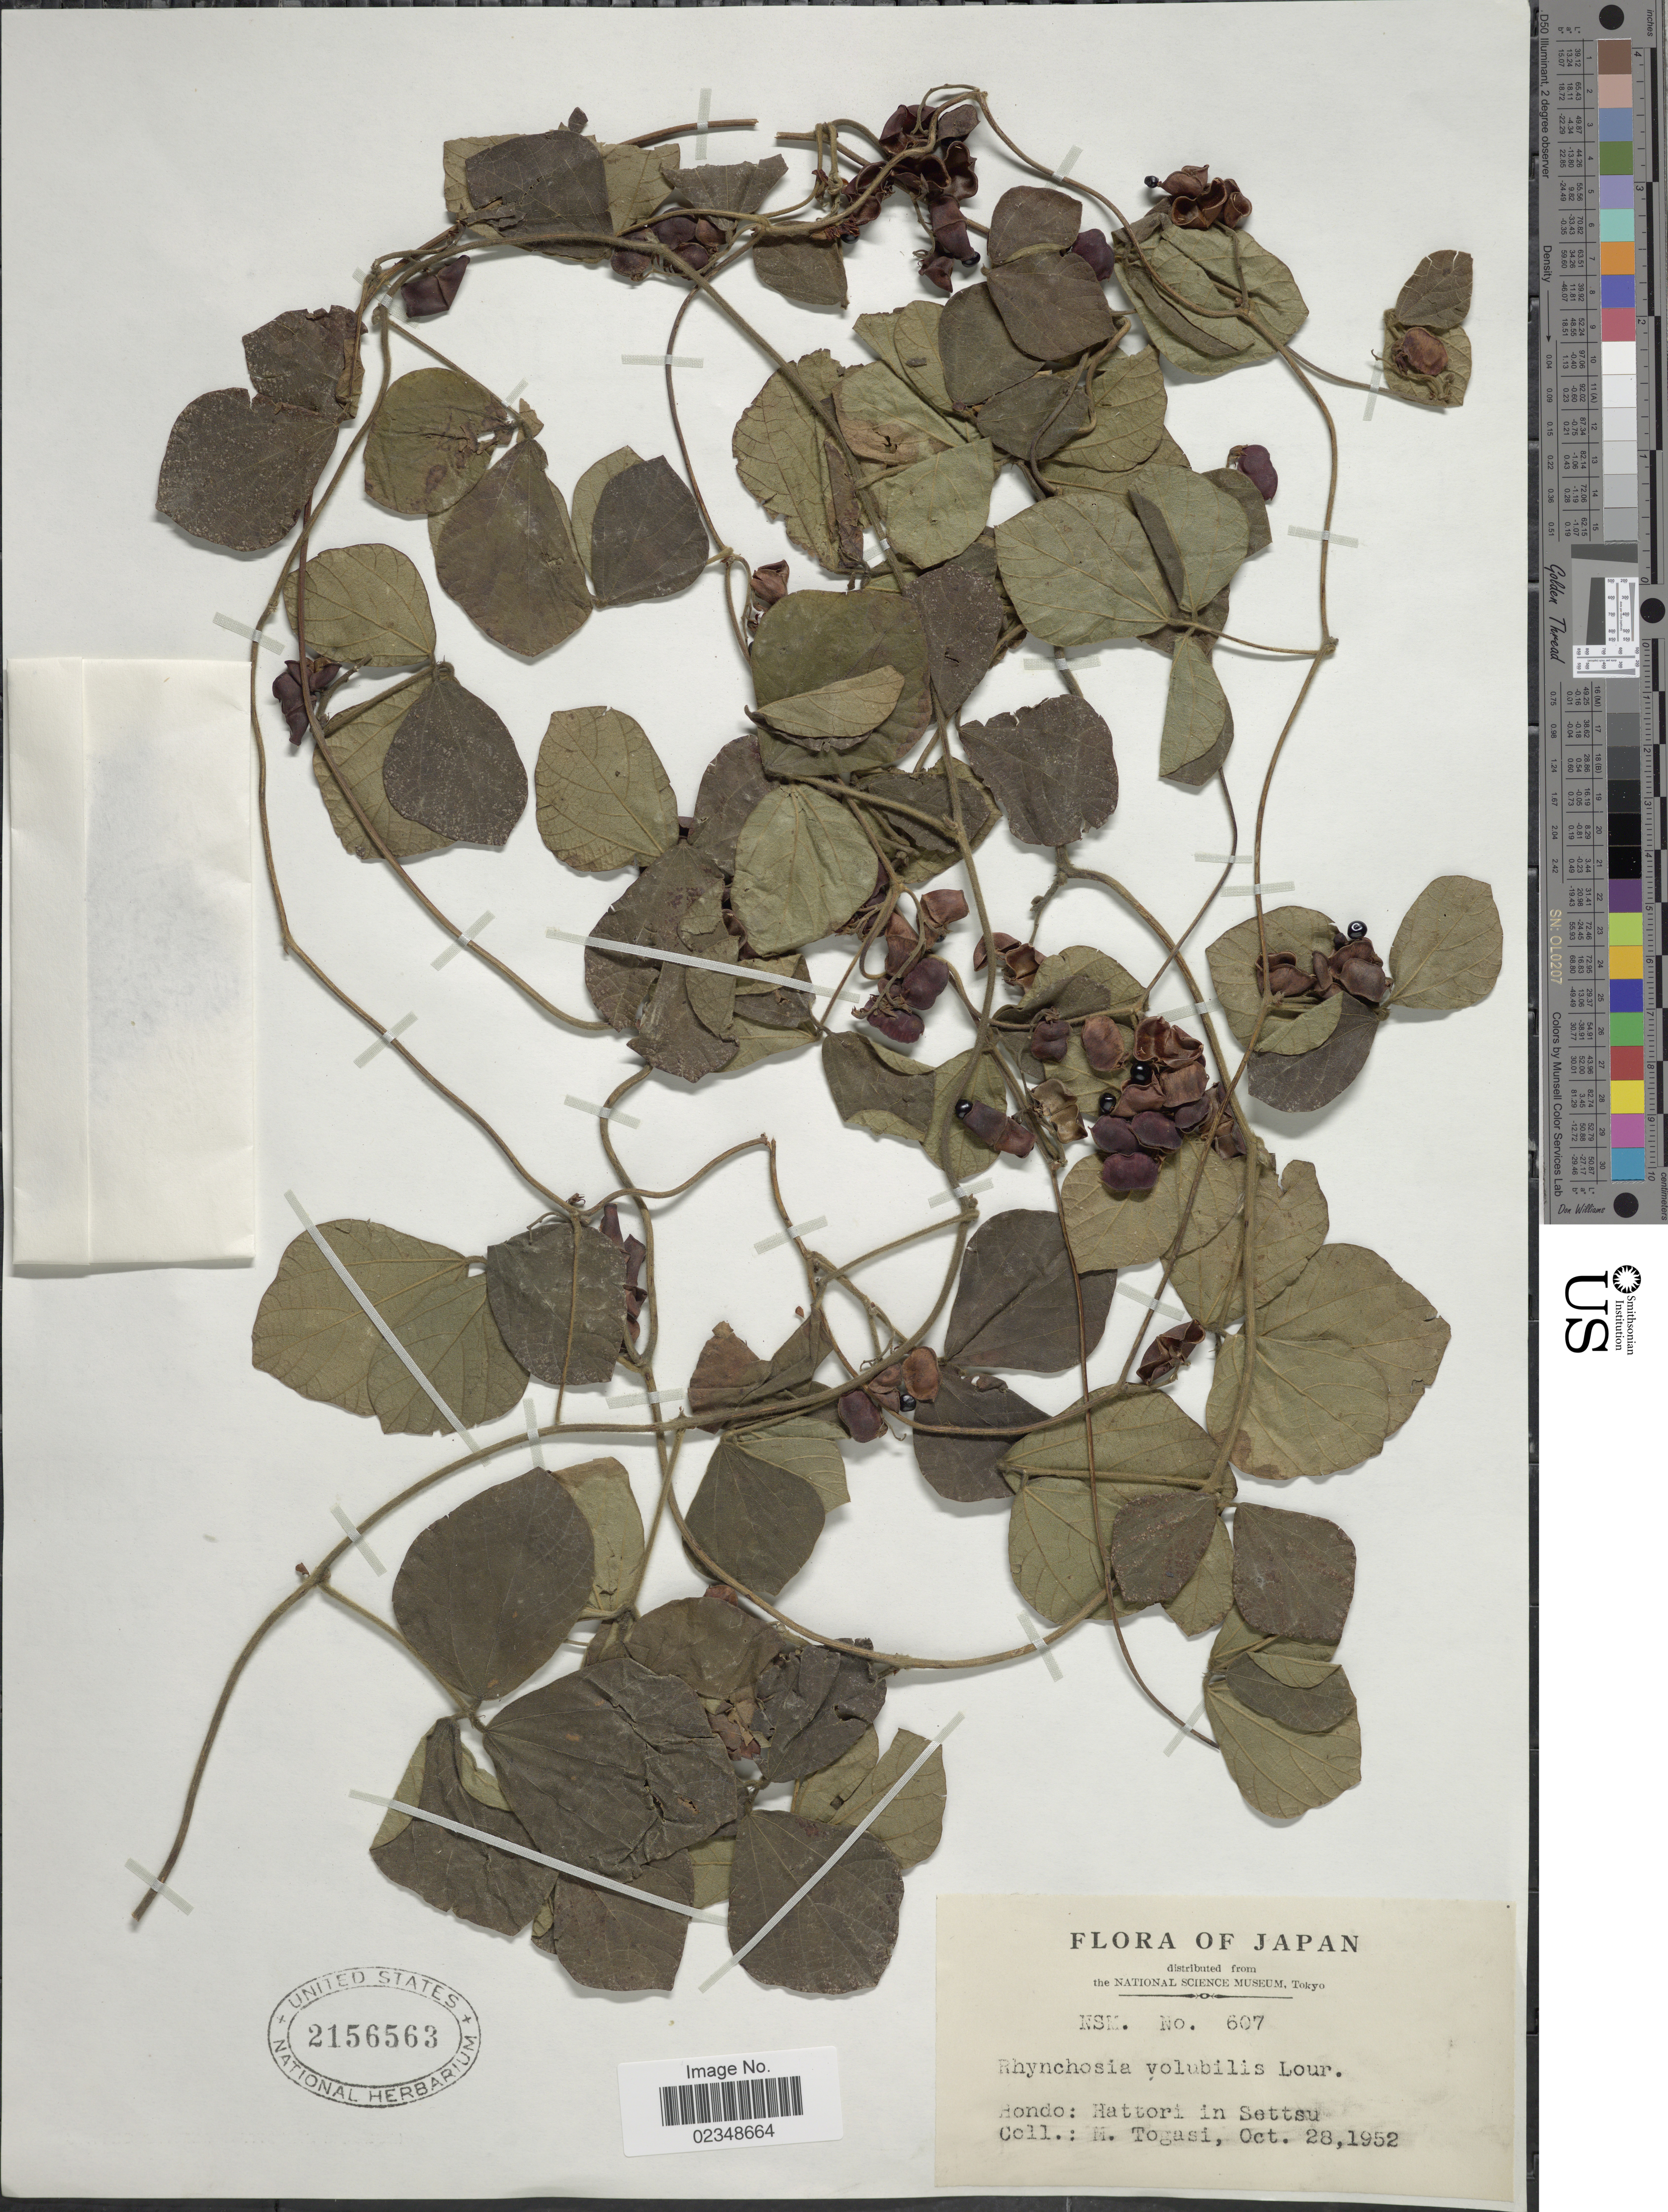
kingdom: Plantae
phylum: Tracheophyta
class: Magnoliopsida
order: Fabales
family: Fabaceae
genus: Rhynchosia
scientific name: Rhynchosia volubilis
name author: (Michx.) Wood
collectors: M. Togasi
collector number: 607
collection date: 1952-10-28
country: Japan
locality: Hondo: Hattori in Settsu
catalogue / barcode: US 2156563